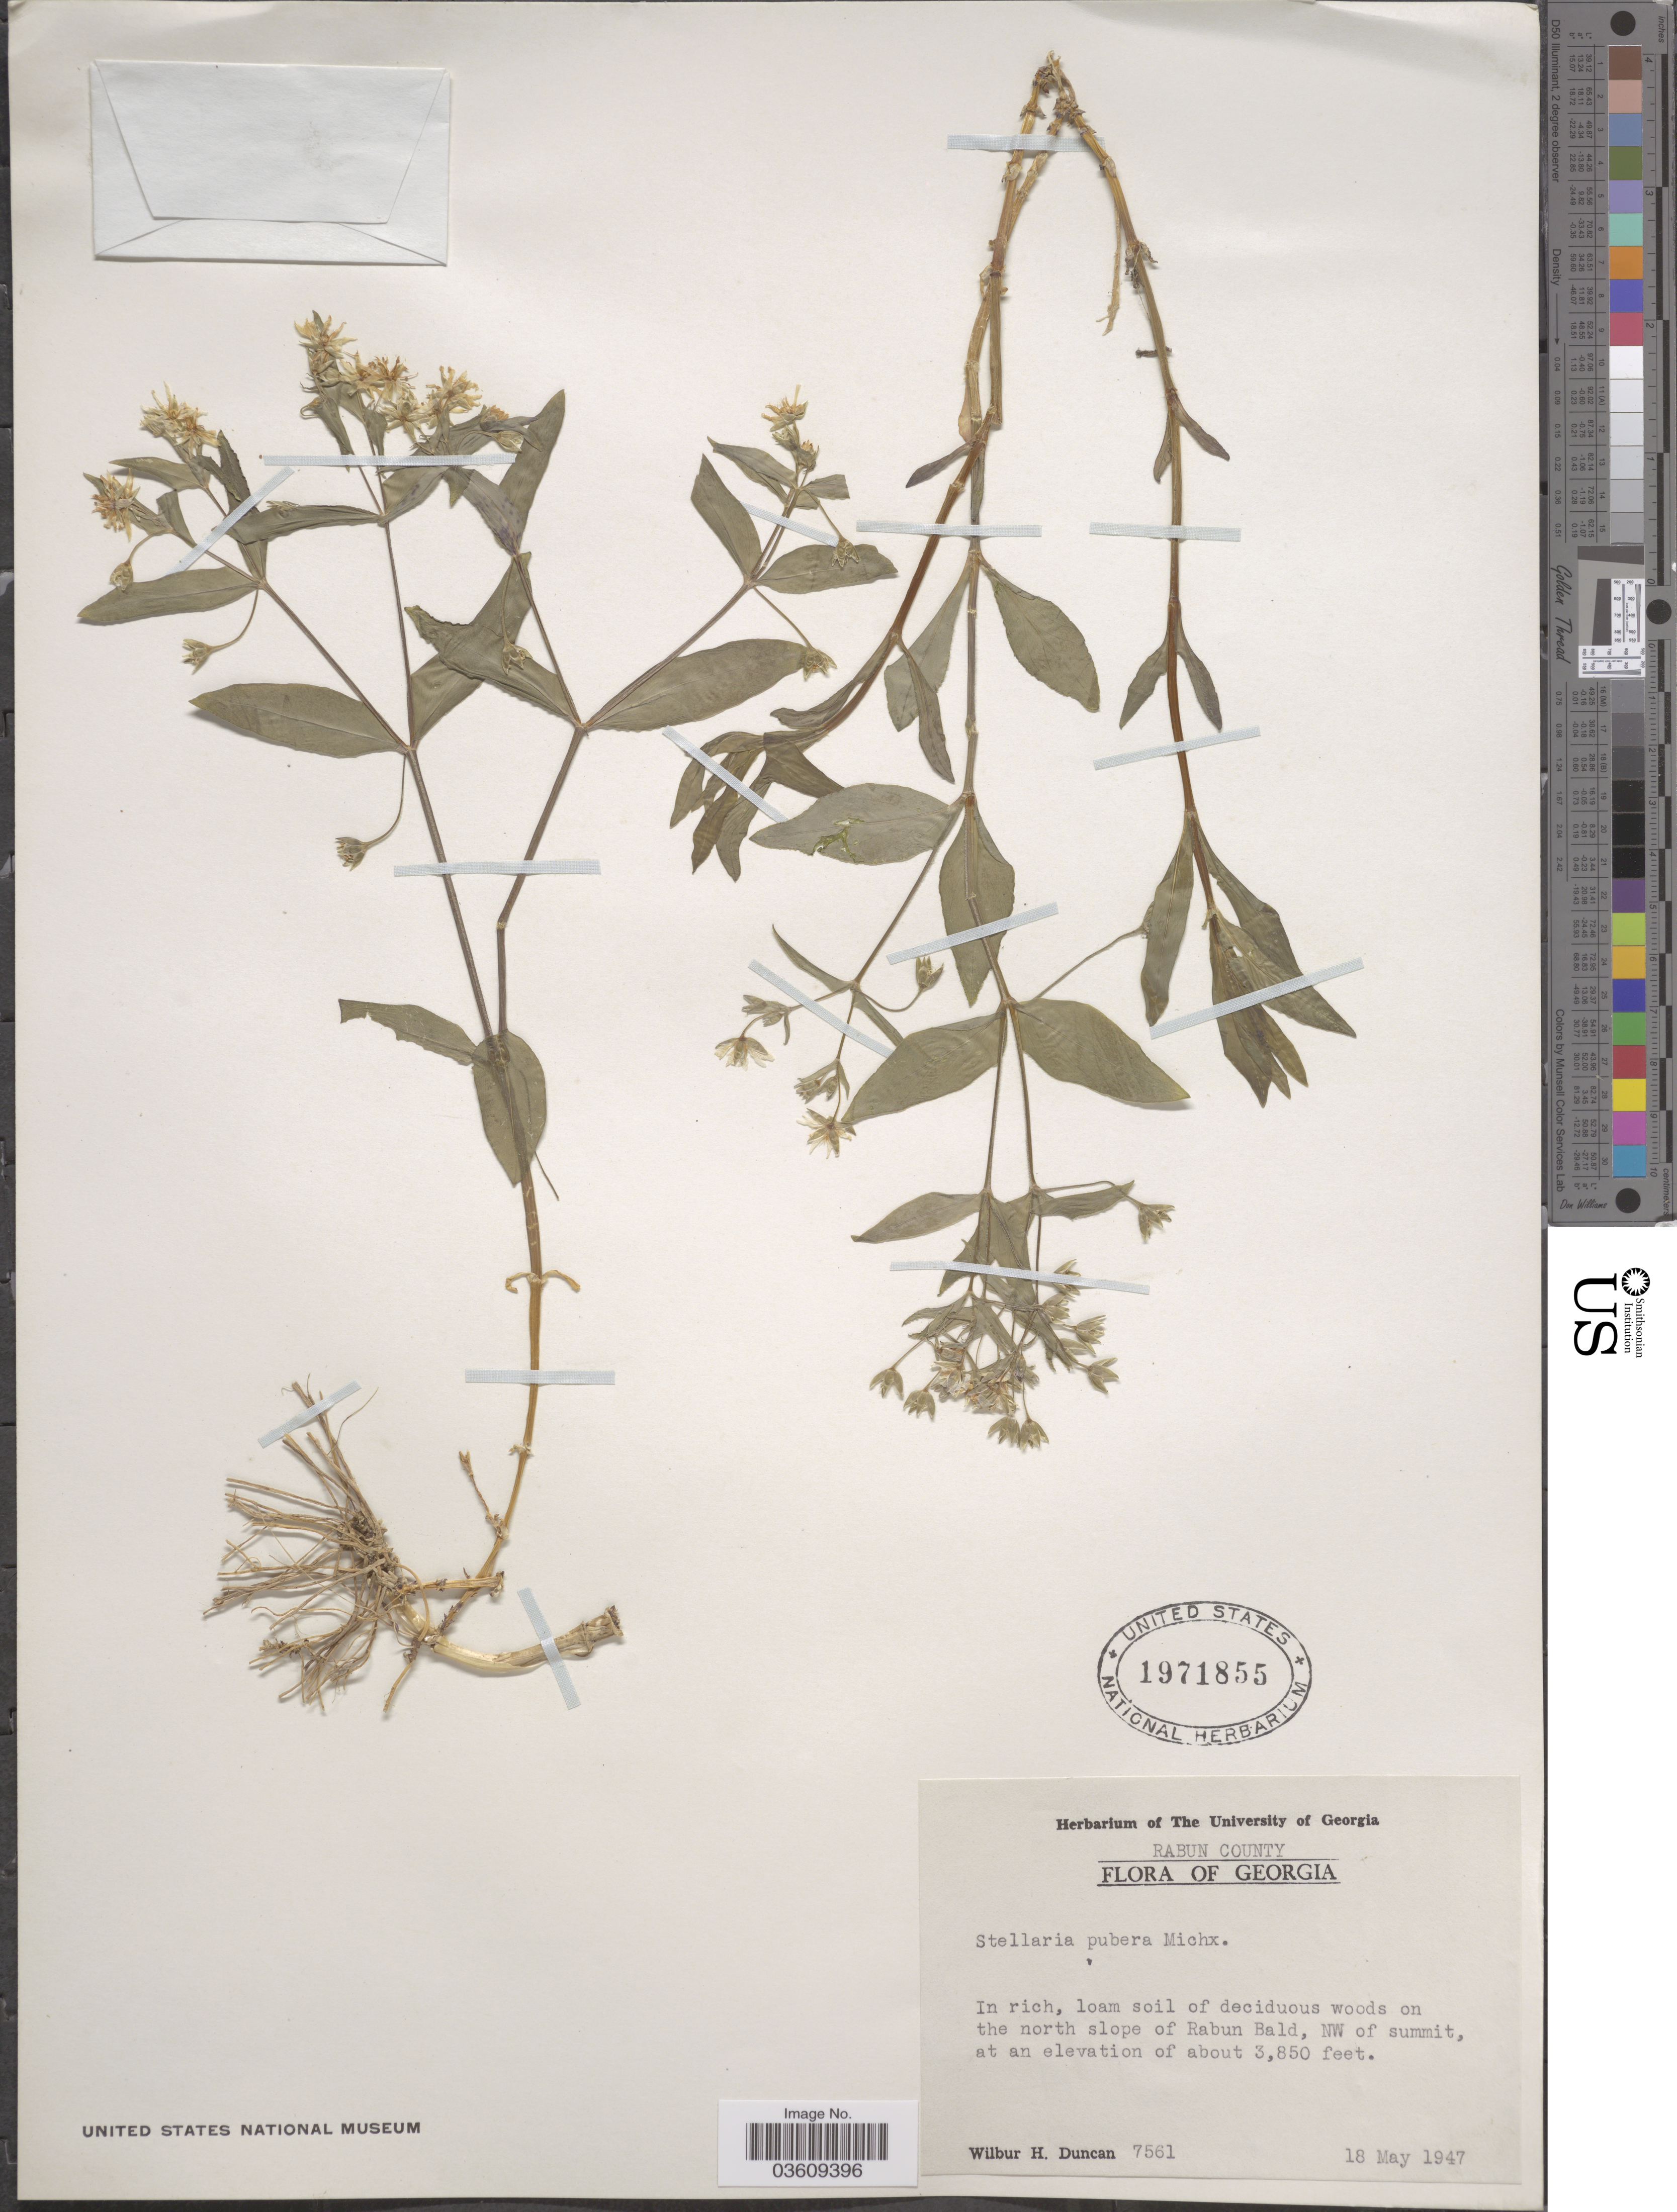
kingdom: Plantae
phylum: Tracheophyta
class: Magnoliopsida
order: Caryophyllales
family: Caryophyllaceae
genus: Stellaria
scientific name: Stellaria pubera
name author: Michx.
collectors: W. H. Duncan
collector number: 7561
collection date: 1947-05-18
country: United States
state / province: Georgia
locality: Rabun County. In rich, loam soil of deciduous woods on the north slope of Rabun Bald, NW of summit.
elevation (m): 1173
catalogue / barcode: US 1971855